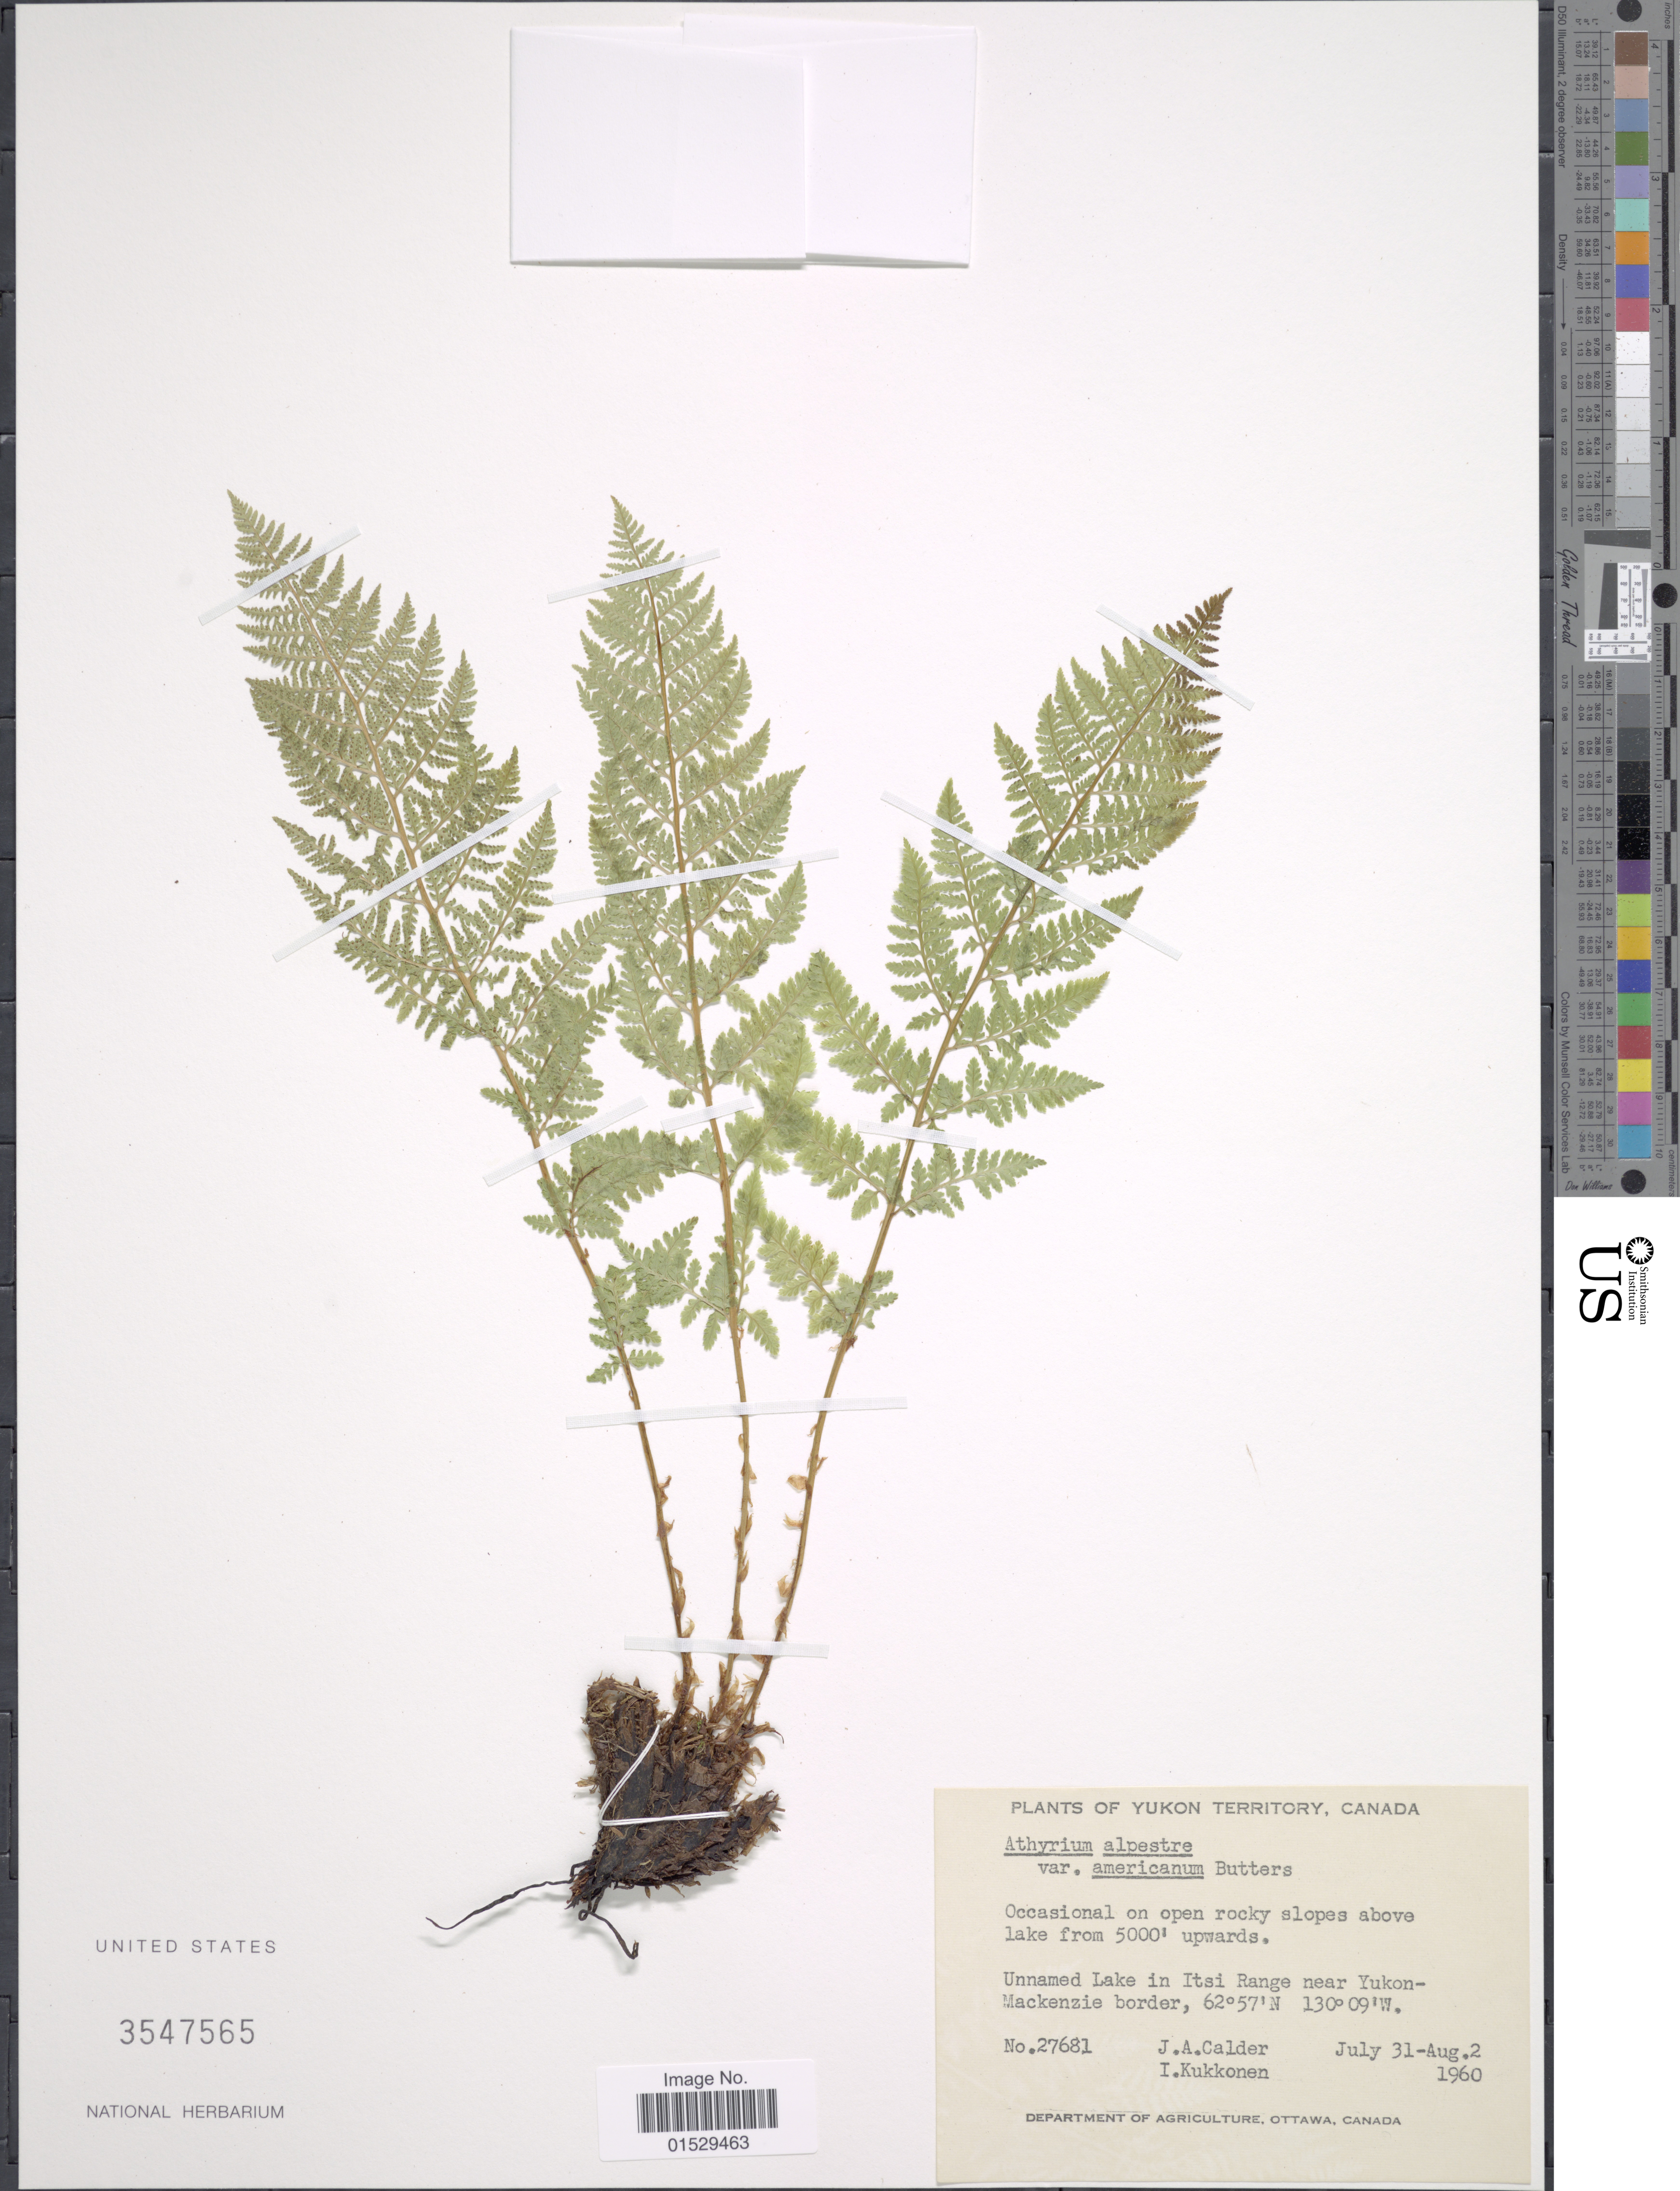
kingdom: Plantae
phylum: Tracheophyta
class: Polypodiopsida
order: Polypodiales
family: Athyriaceae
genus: Athyrium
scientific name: Athyrium alpestre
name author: (Hoppe) Rylands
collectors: J. A. Calder & I. Kukkonen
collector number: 27681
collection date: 1960-07-31/1960-08-02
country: Canada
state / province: Yukon Territory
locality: Unnamed Lake in Itsi Range near Yukon-Mackenzie border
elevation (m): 1524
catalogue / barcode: US 3547565